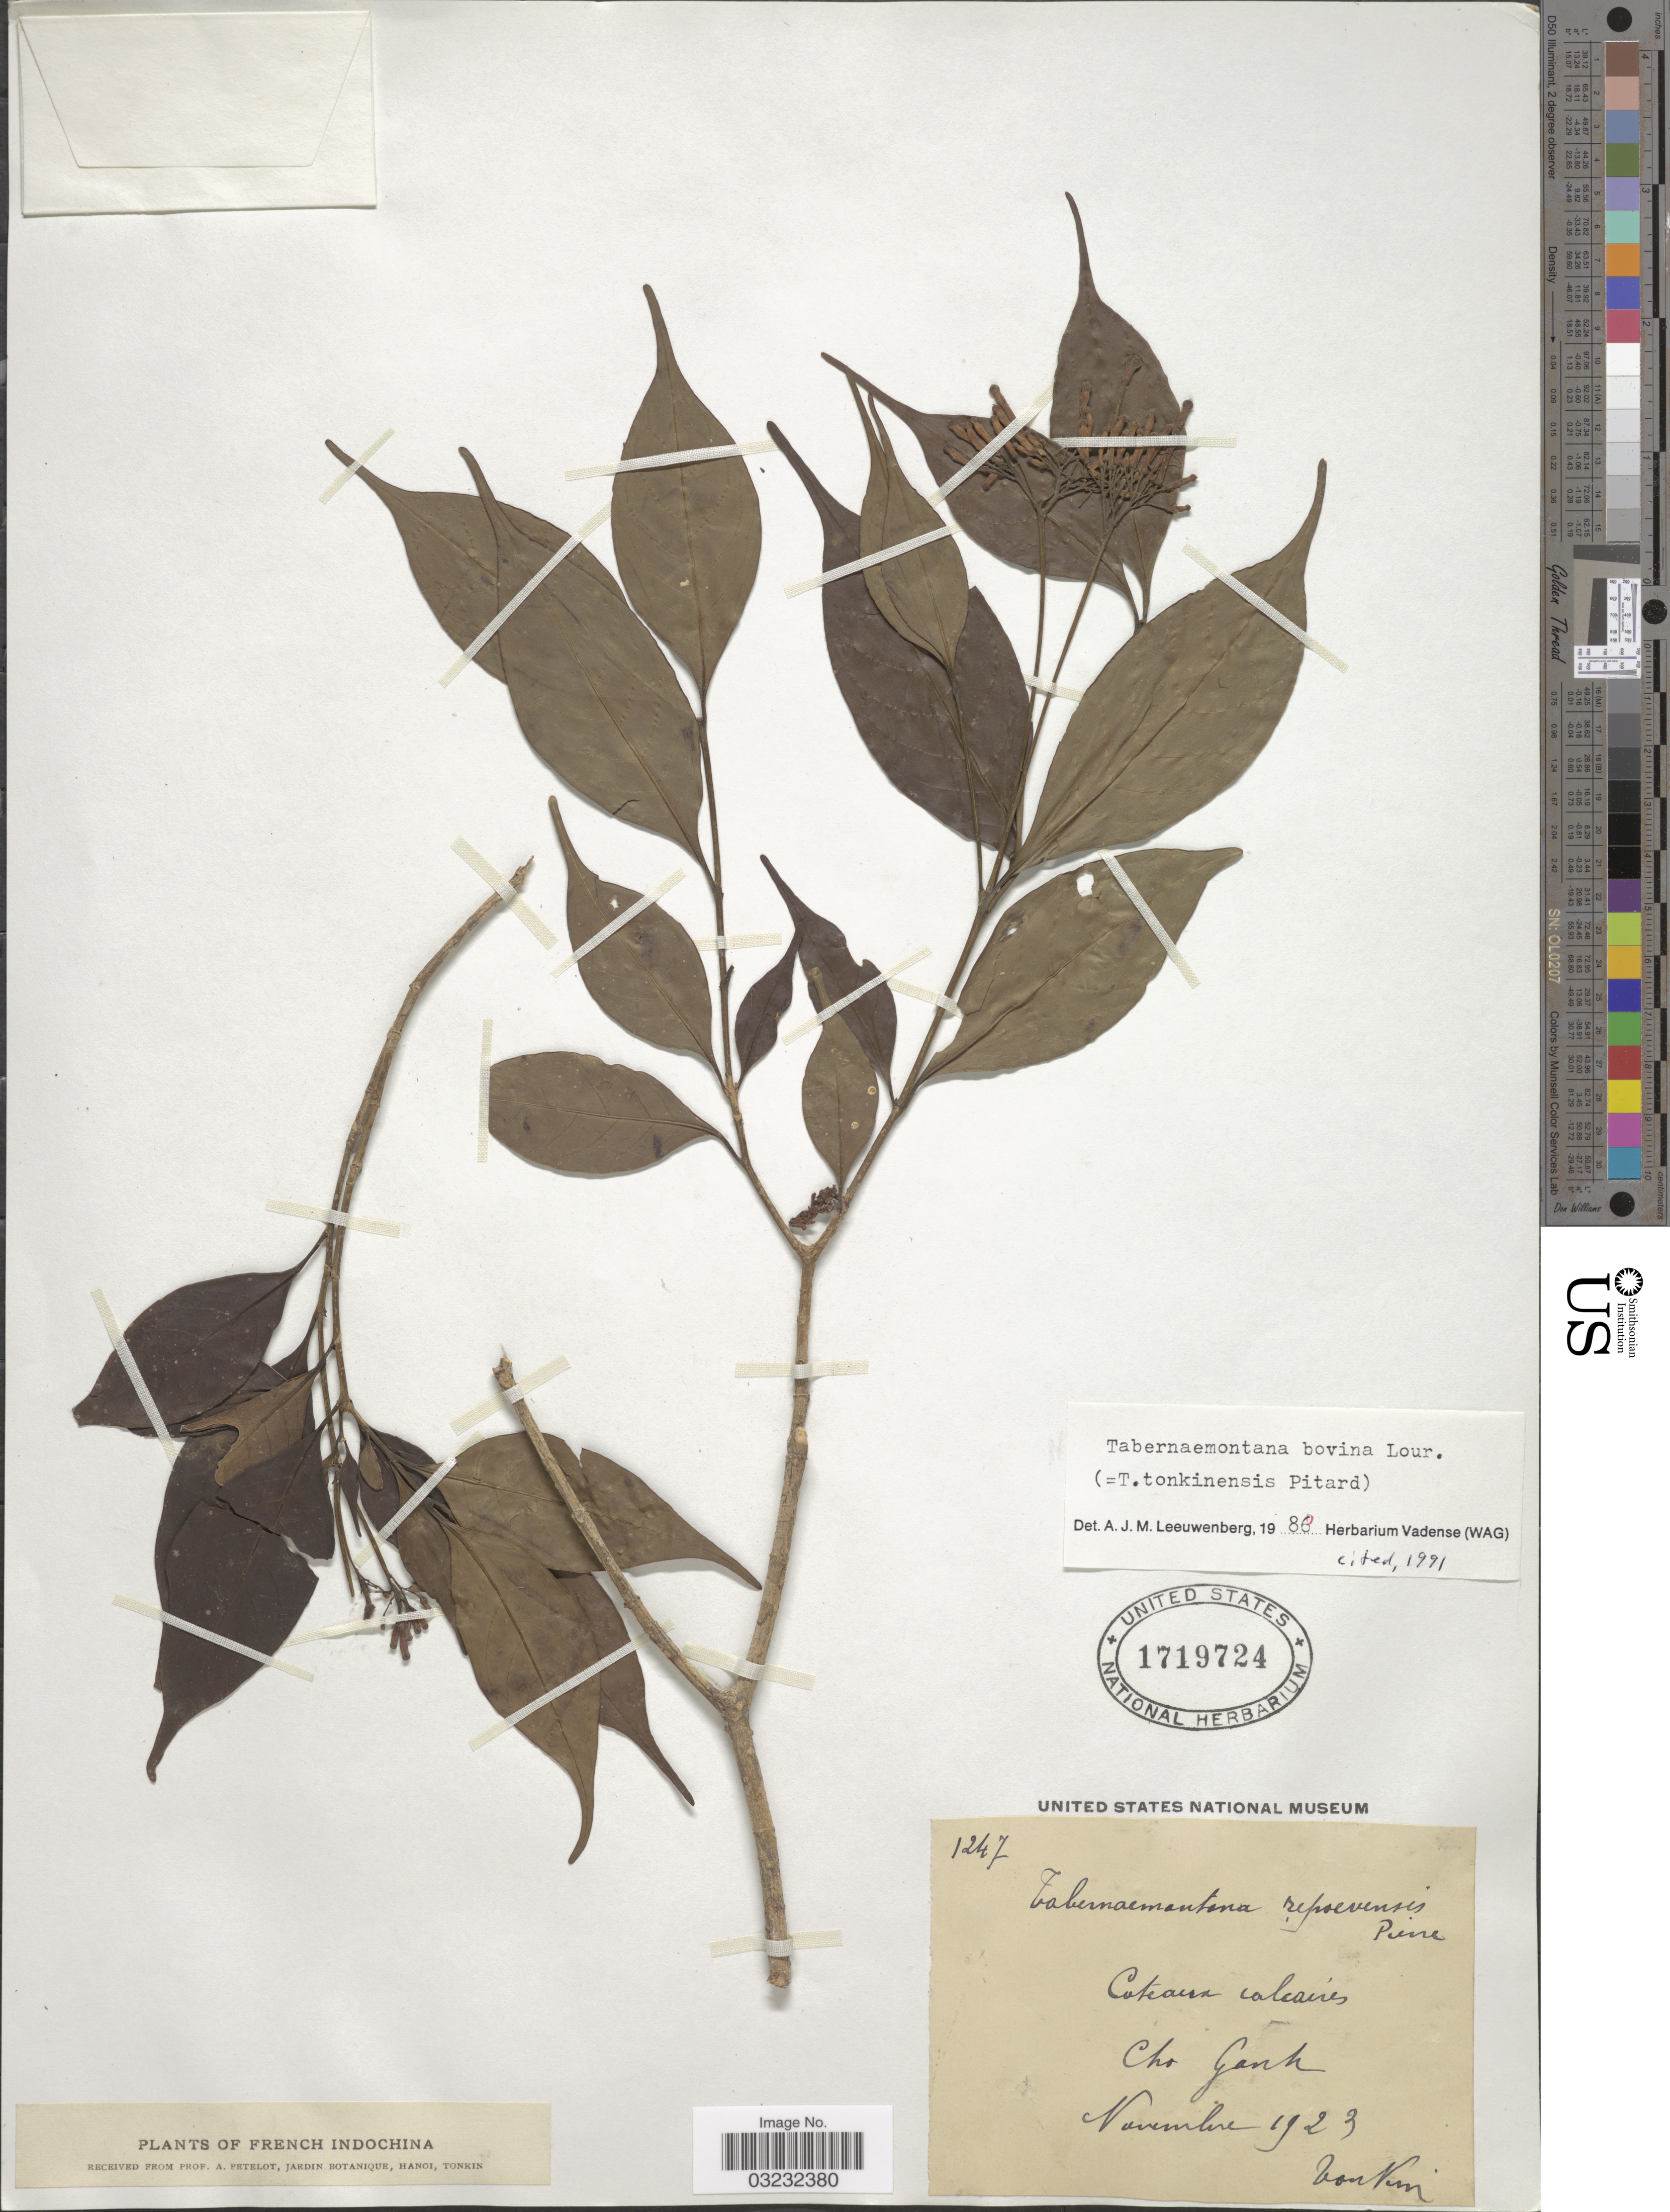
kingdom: Plantae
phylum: Tracheophyta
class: Magnoliopsida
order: Gentianales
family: Apocynaceae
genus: Tabernaemontana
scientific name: Tabernaemontana bovina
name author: Lour.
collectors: P. A. Pételot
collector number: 1247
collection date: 1923-11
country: Vietnam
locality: French IndoChina, Cho Ganh.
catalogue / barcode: US 1719724